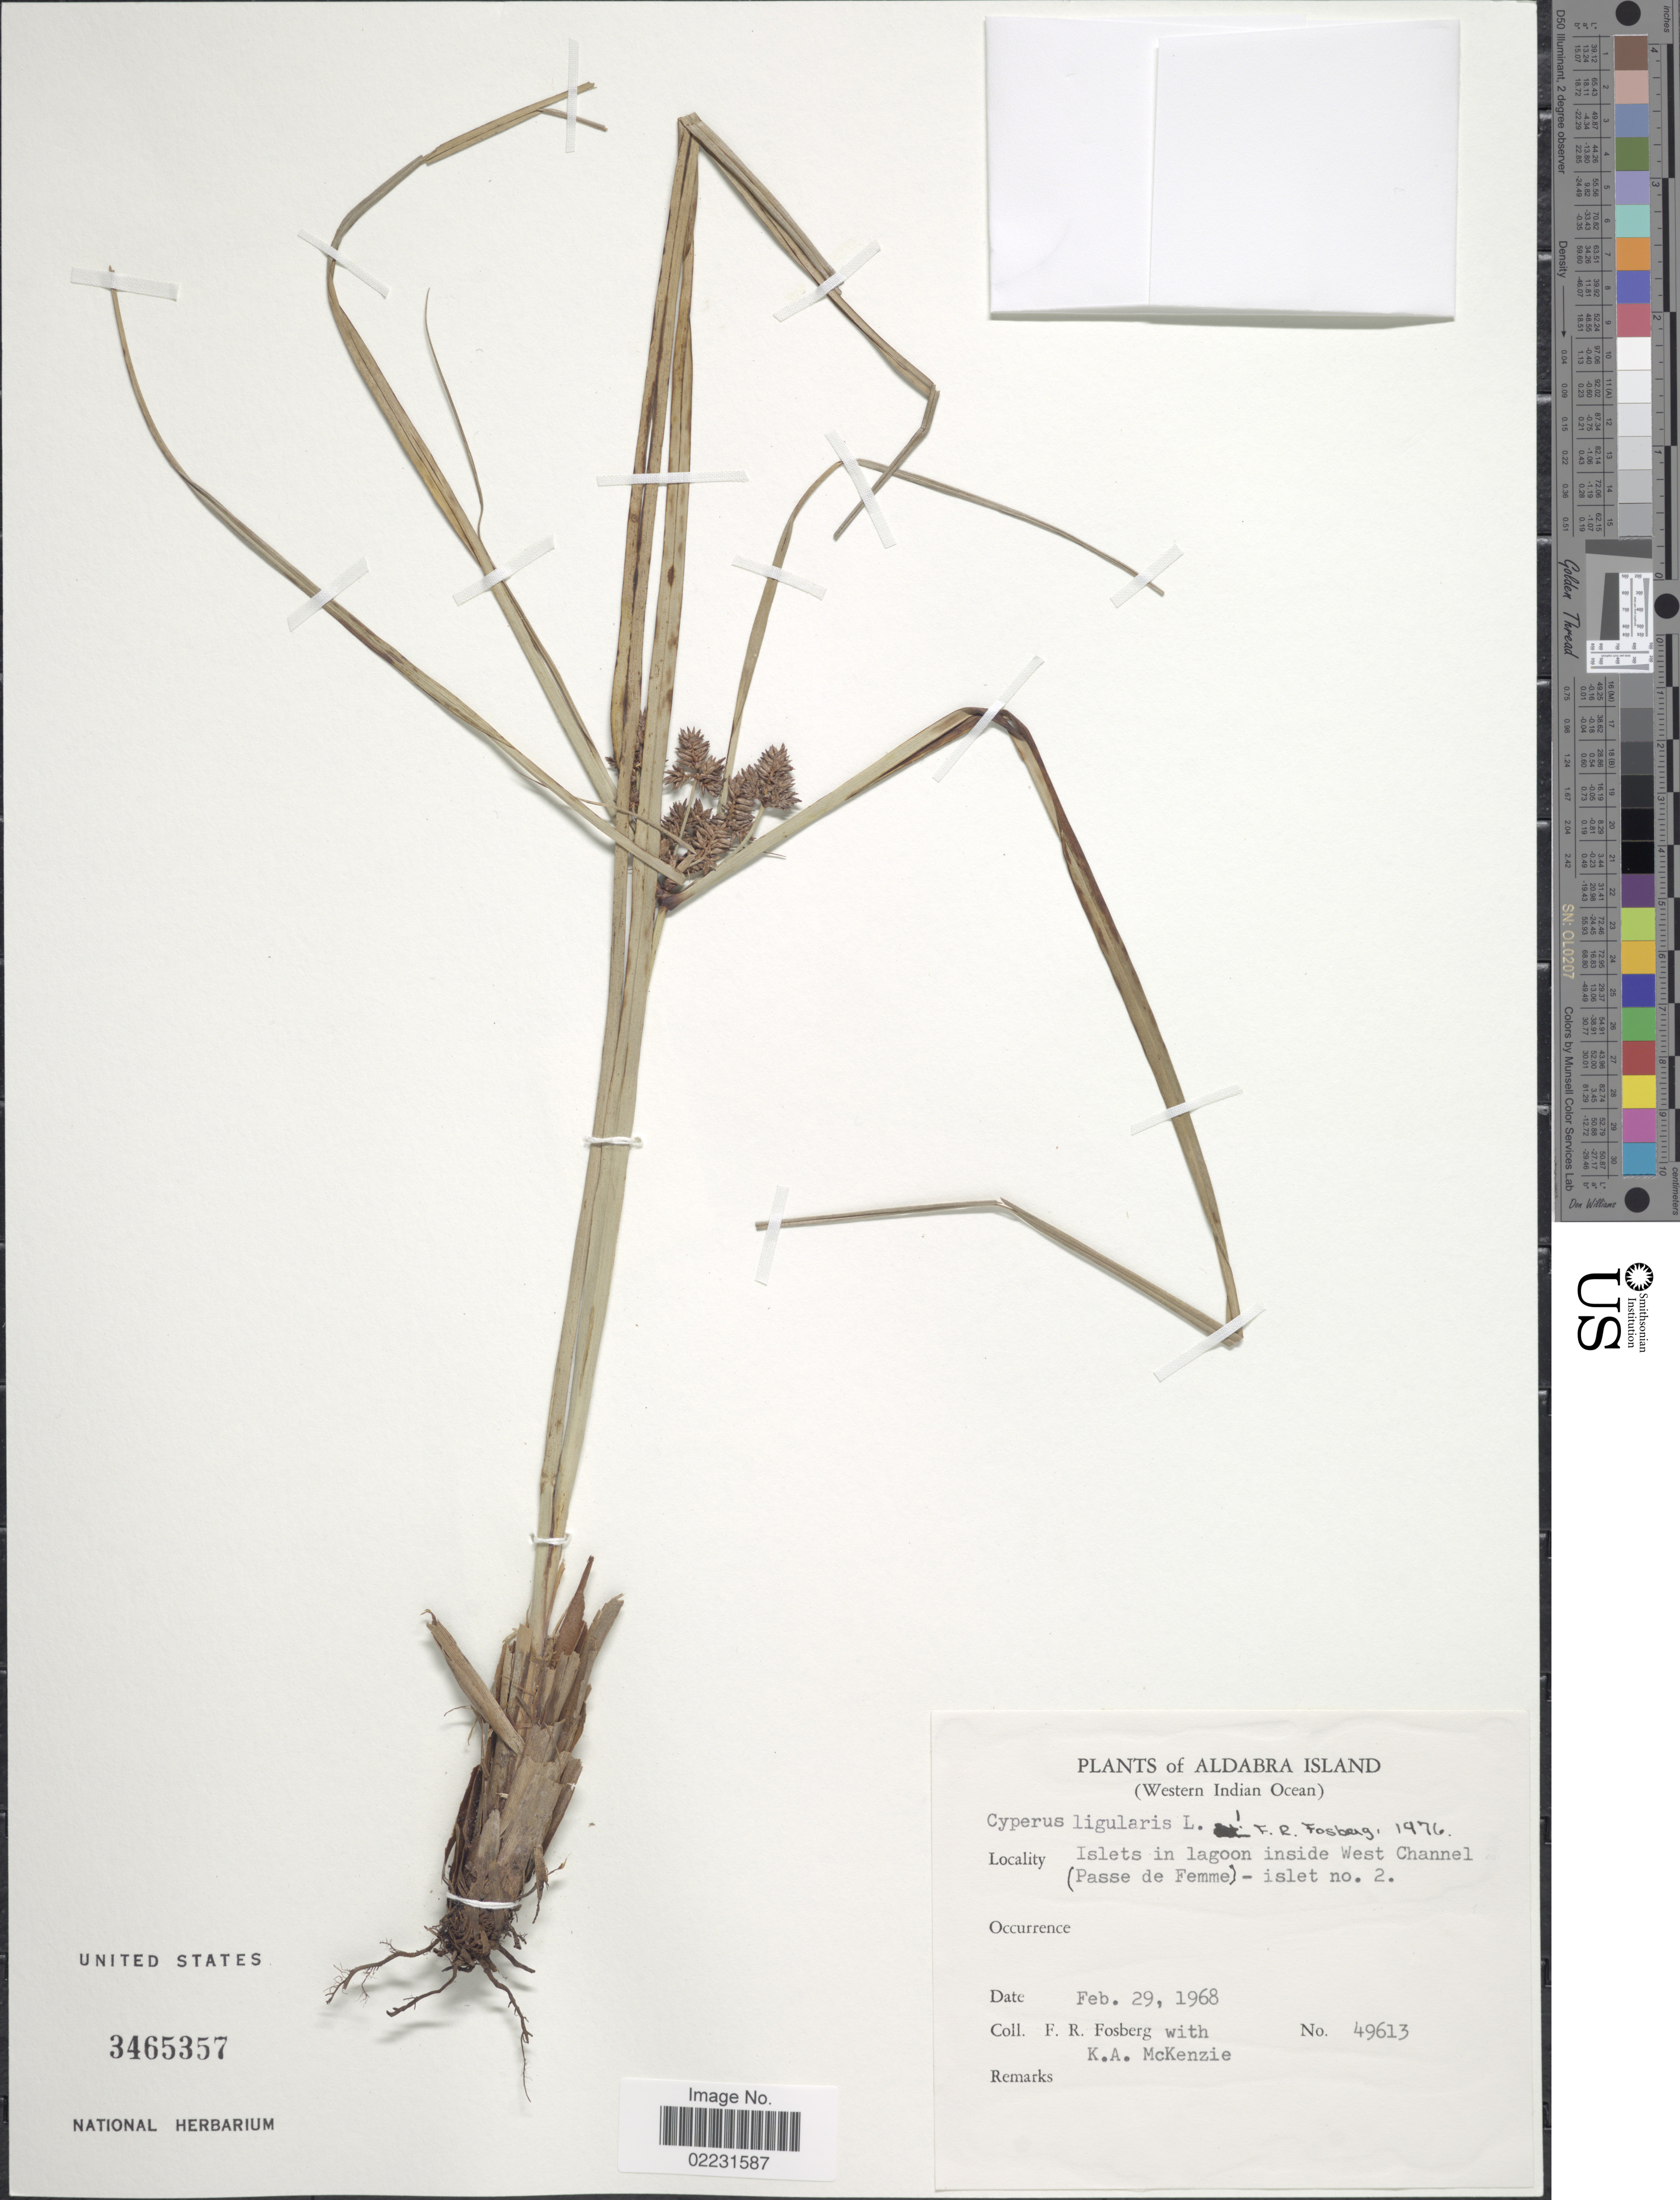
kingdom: Plantae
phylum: Tracheophyta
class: Liliopsida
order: Poales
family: Cyperaceae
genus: Cyperus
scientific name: Cyperus ligularis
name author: L.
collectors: F. R. Fosberg & K. McKenzie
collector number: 49613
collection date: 1968-02-29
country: Seychelles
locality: Aldabra Island, Western Indian Ocean, Islets in lagoon inside West Channel (Passe de Femme)-islet no2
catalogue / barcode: US 3465357